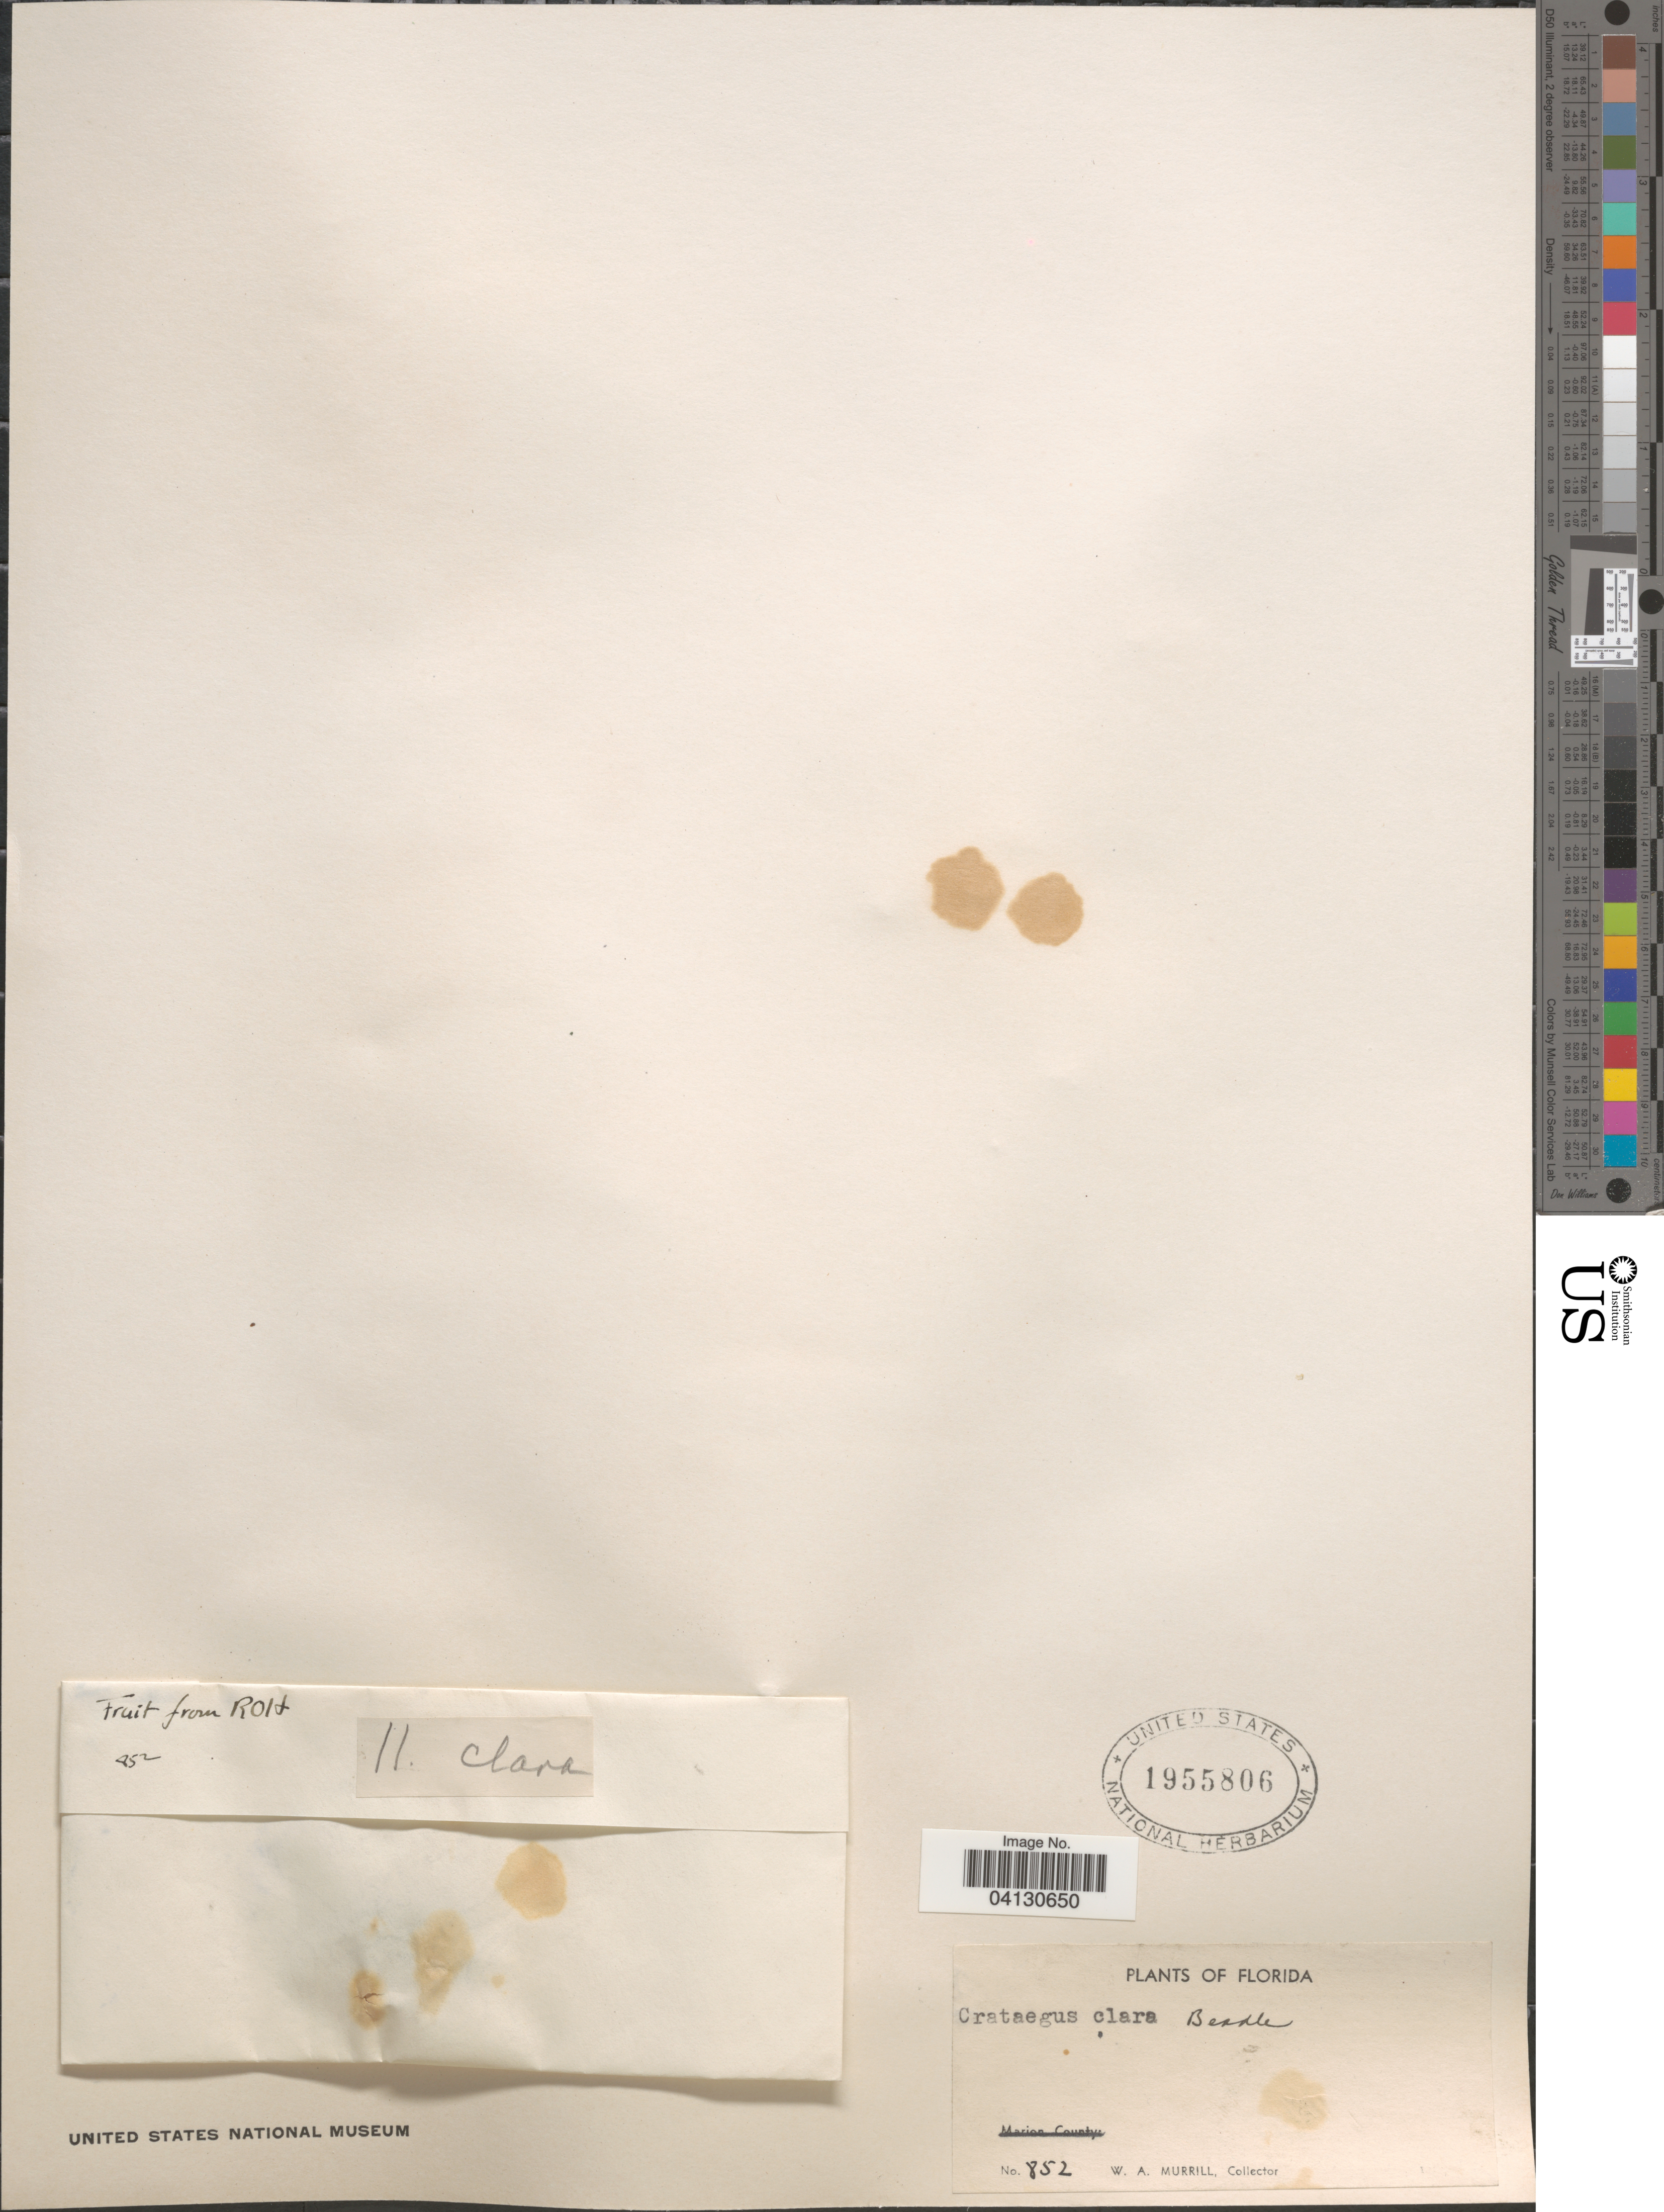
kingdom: Plantae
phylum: Tracheophyta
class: Magnoliopsida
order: Rosales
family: Rosaceae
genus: Crataegus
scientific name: Crataegus clara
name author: Beadle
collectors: W. A. Murrill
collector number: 852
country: United States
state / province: Florida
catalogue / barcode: US 1955806